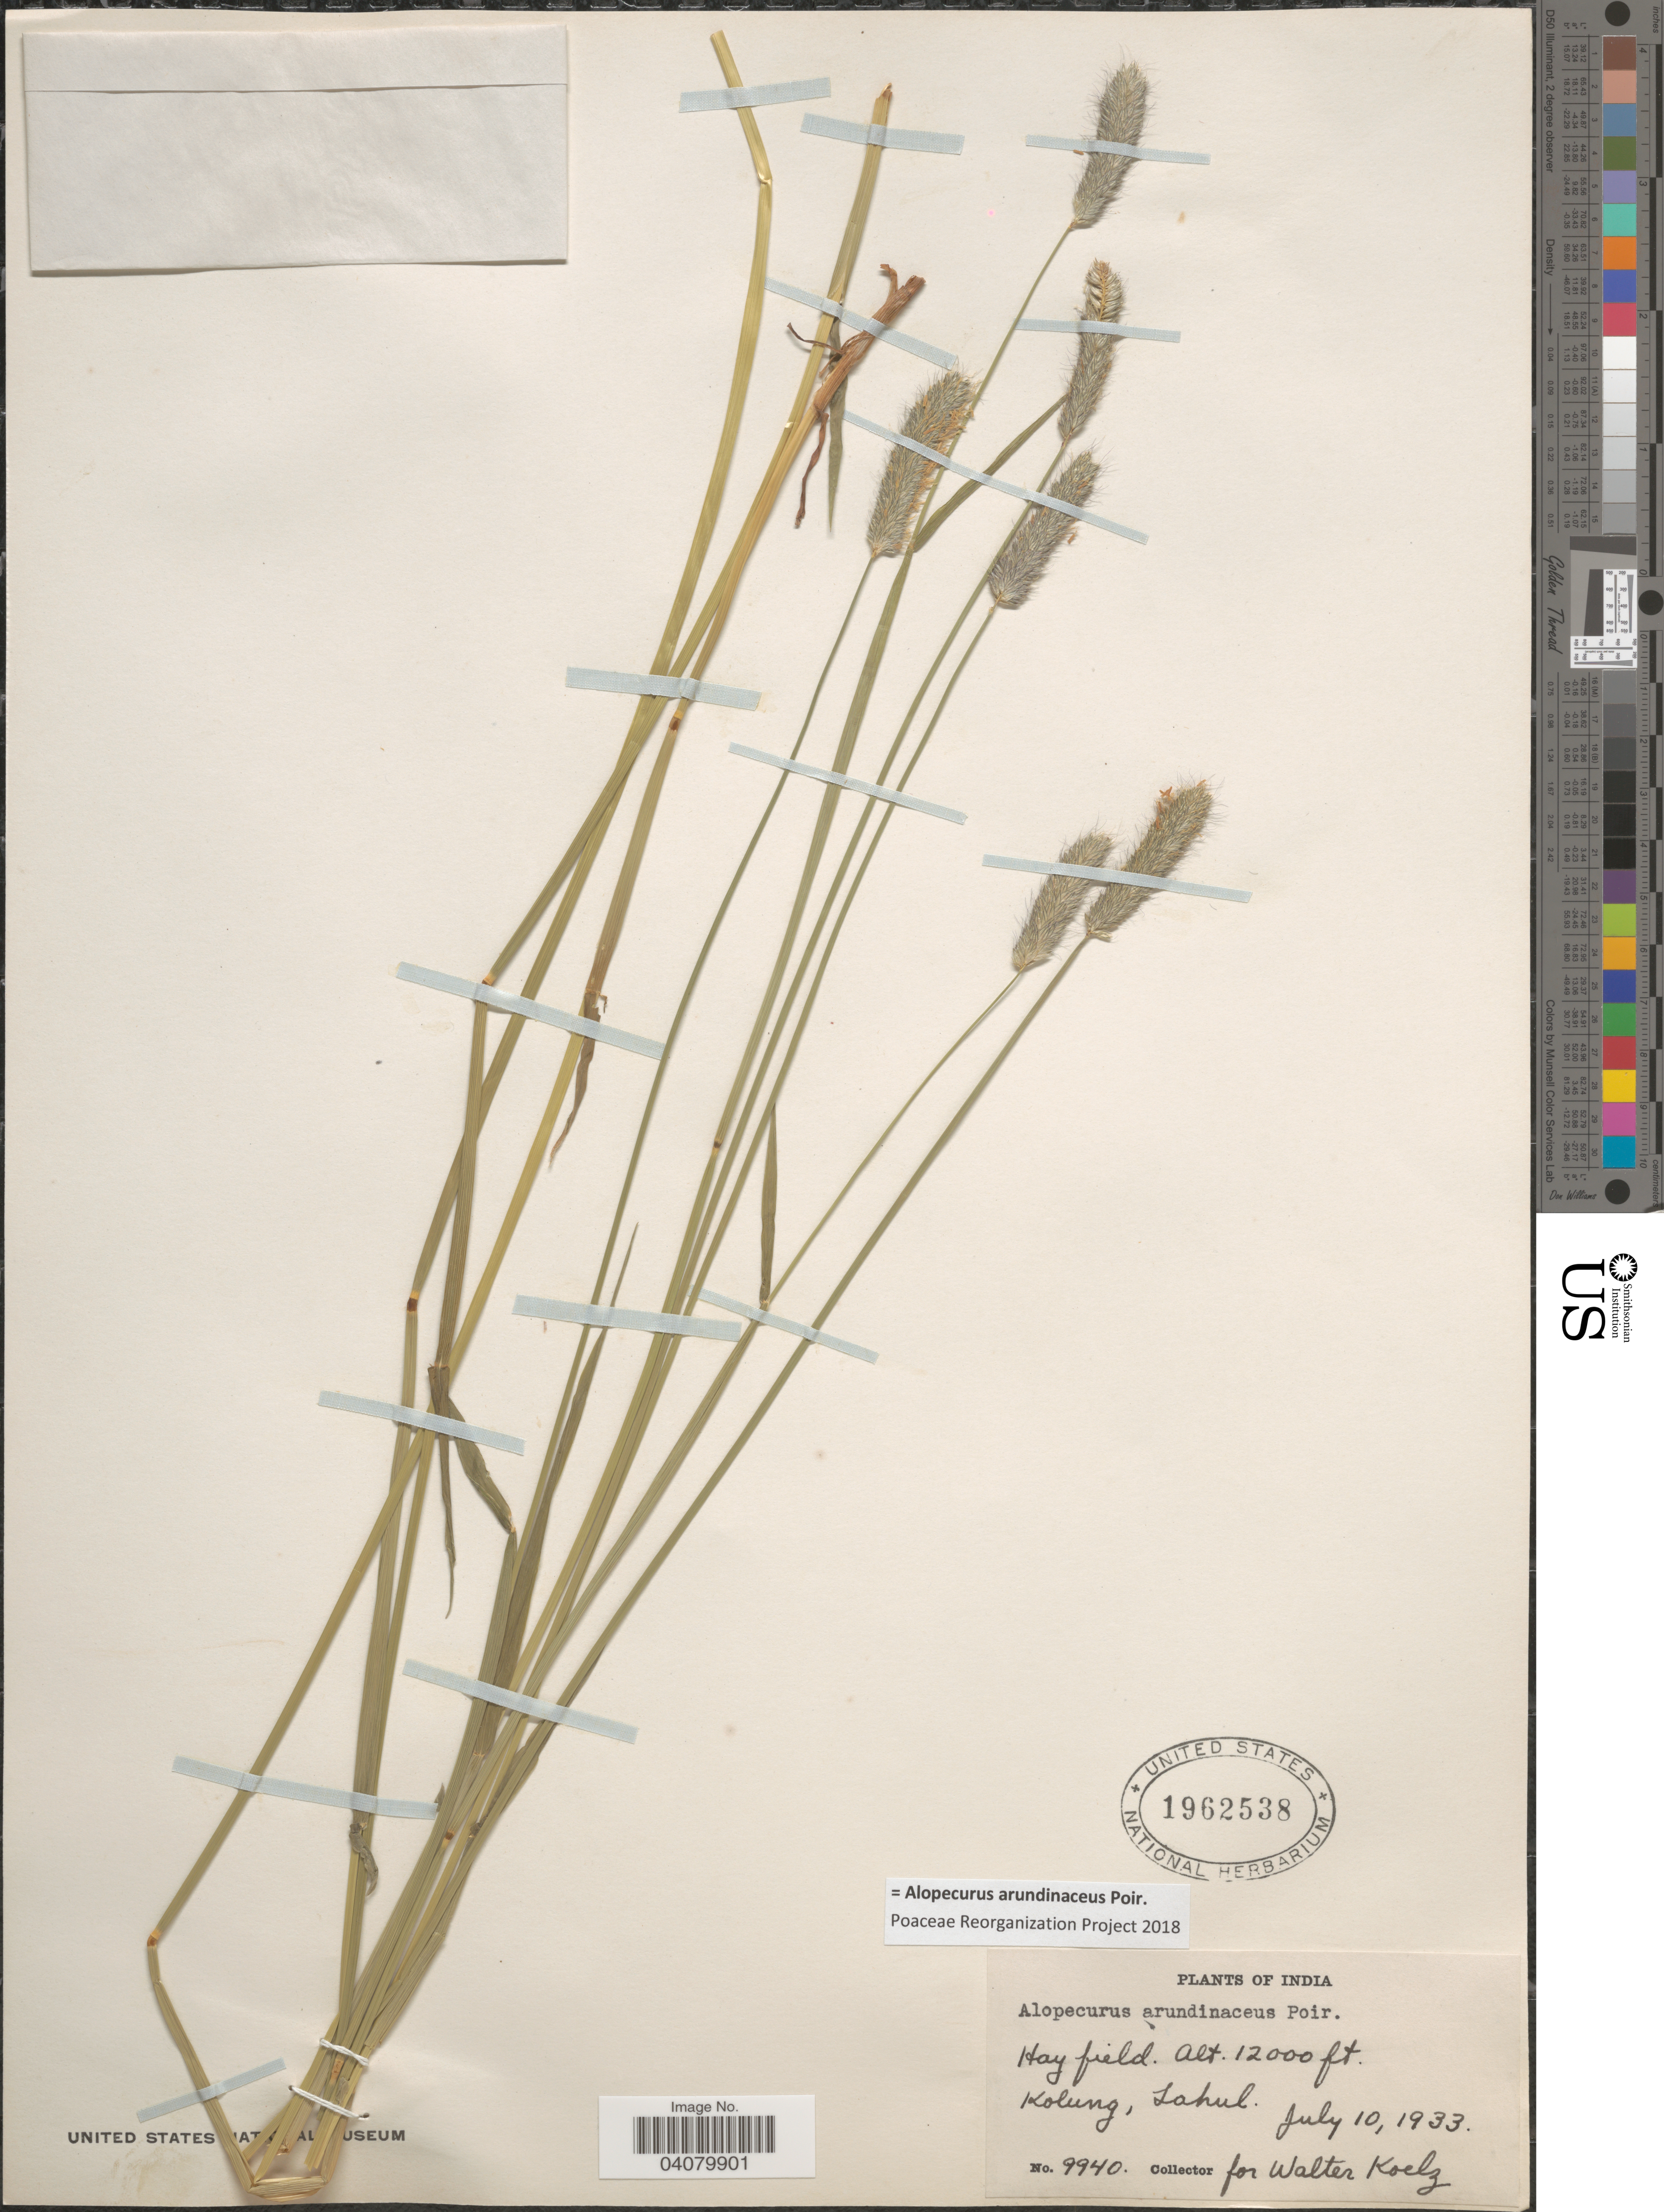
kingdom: Plantae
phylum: Tracheophyta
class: Liliopsida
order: Poales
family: Poaceae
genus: Alopecurus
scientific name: Alopecurus arundinaceus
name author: Poir.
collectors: W. N. Koelz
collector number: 9940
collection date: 1933-07-10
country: India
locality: Hay field. Kolung, Lahul.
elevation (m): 3658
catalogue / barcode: US 1962538